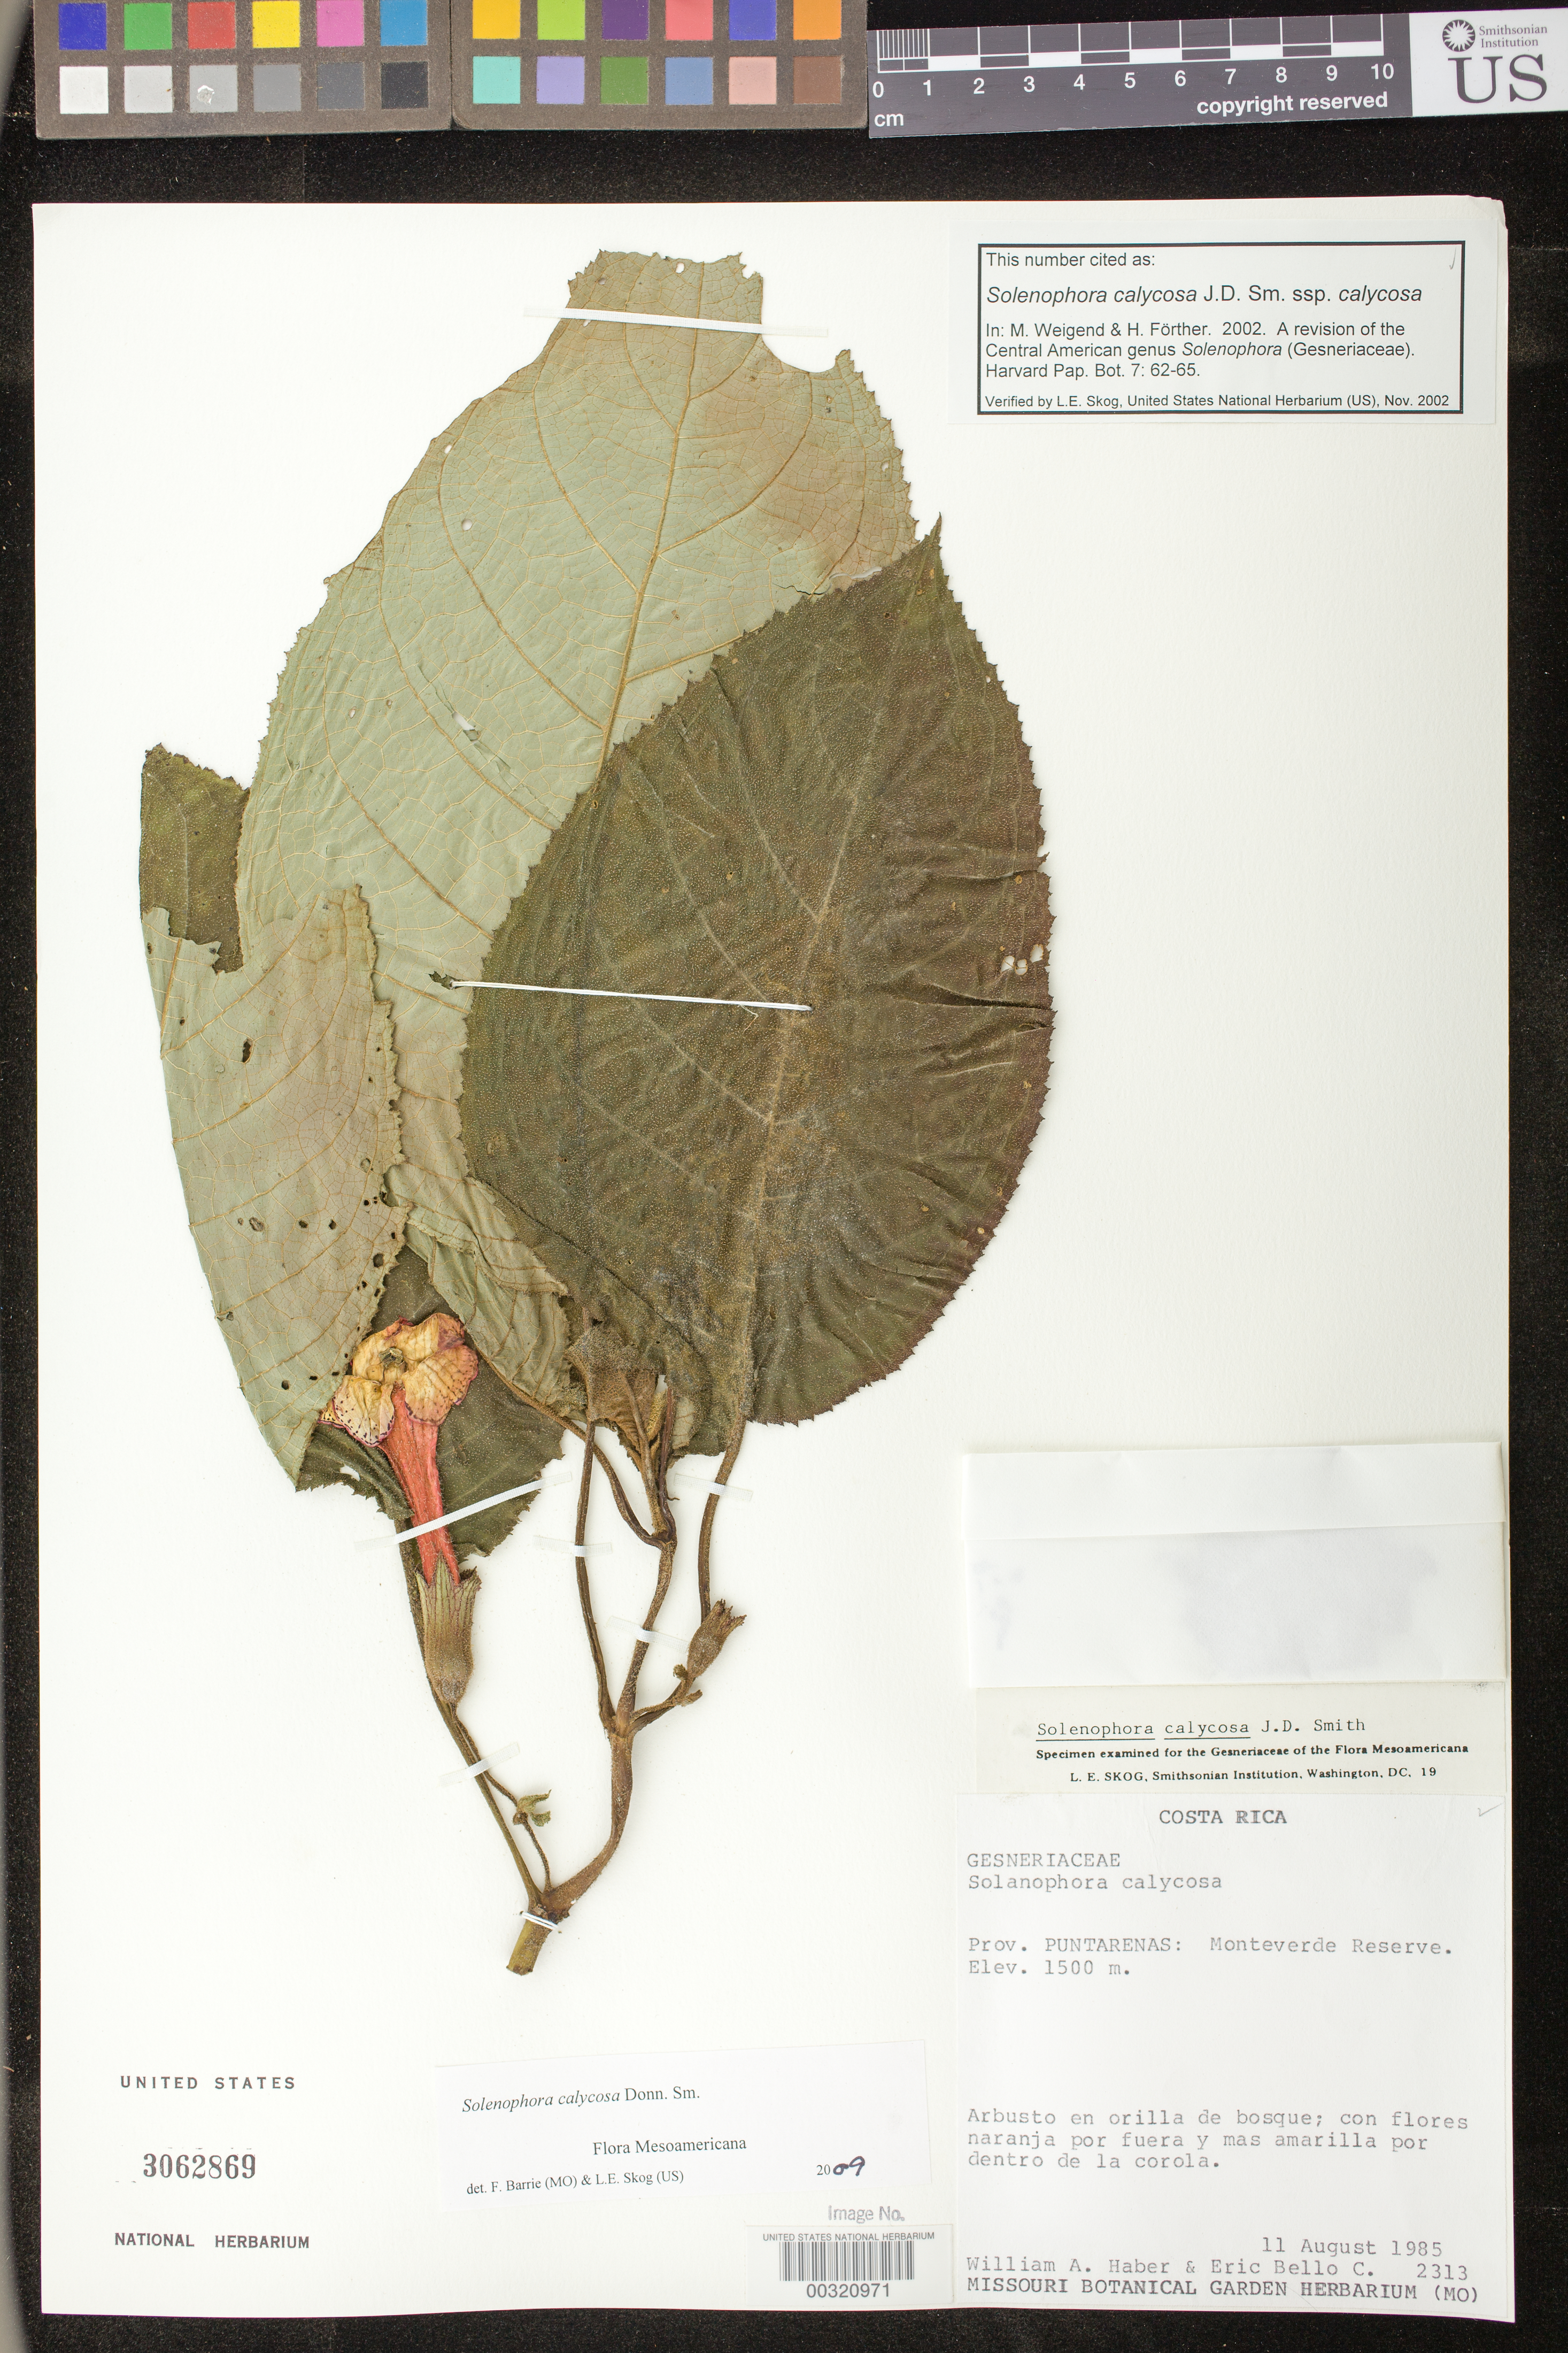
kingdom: Plantae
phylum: Tracheophyta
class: Magnoliopsida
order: Lamiales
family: Gesneriaceae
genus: Solenophora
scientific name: Solenophora calycosa Donn. Sm. subsp. calycosa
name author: (Donn. Sm.) Donn. Sm.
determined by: Weigend; Förther, Harald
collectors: W. A. Haber & E. Bello C.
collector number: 2313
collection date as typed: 11 Aug 1985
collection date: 1985-08-11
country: Costa Rica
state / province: Puntarenas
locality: Monteverde Reserve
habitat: En orilla de bosque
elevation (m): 1500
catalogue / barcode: US 3062869